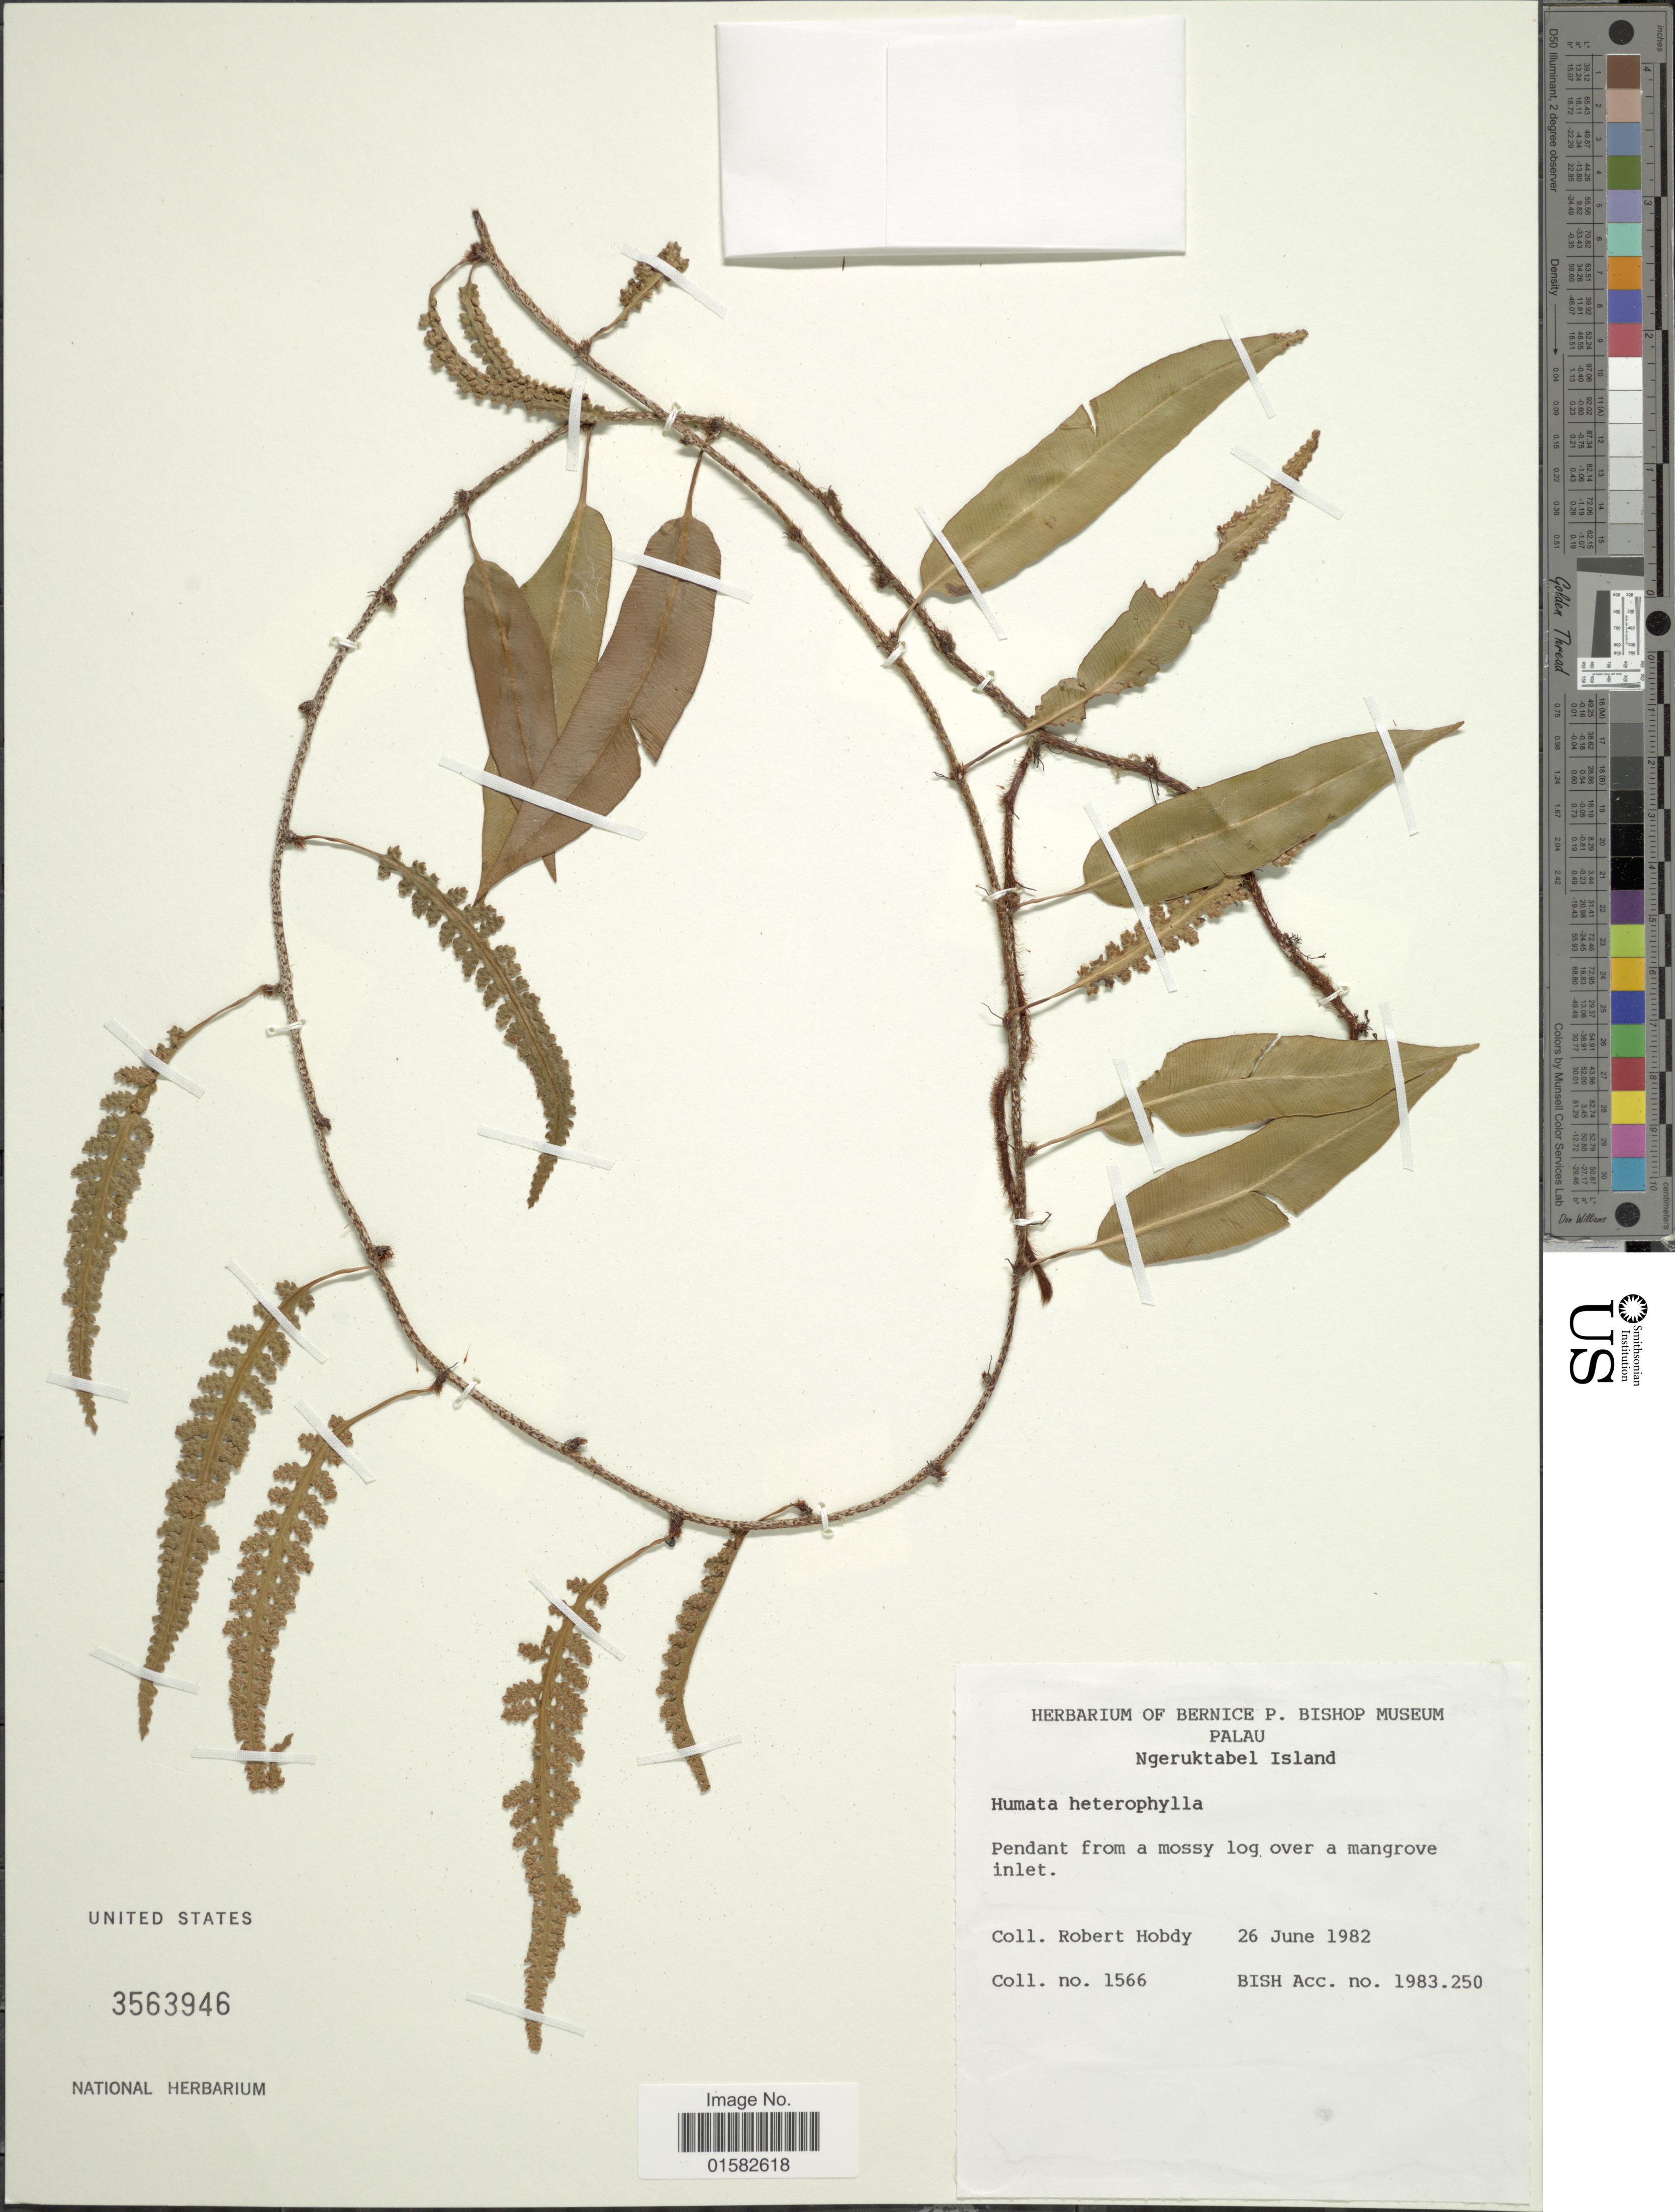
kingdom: Plantae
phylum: Tracheophyta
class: Polypodiopsida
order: Polypodiales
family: Davalliaceae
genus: Humata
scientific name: Humata heterophylla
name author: (Sm.) Desv.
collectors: R. Hobdy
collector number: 1566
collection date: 1982-06-26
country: Palau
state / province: Koror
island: Ngeruktabel [Urukthapel]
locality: Ngeruktabel Island, Pendant from a Mossylog over a magrove inlet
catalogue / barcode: US 3563946